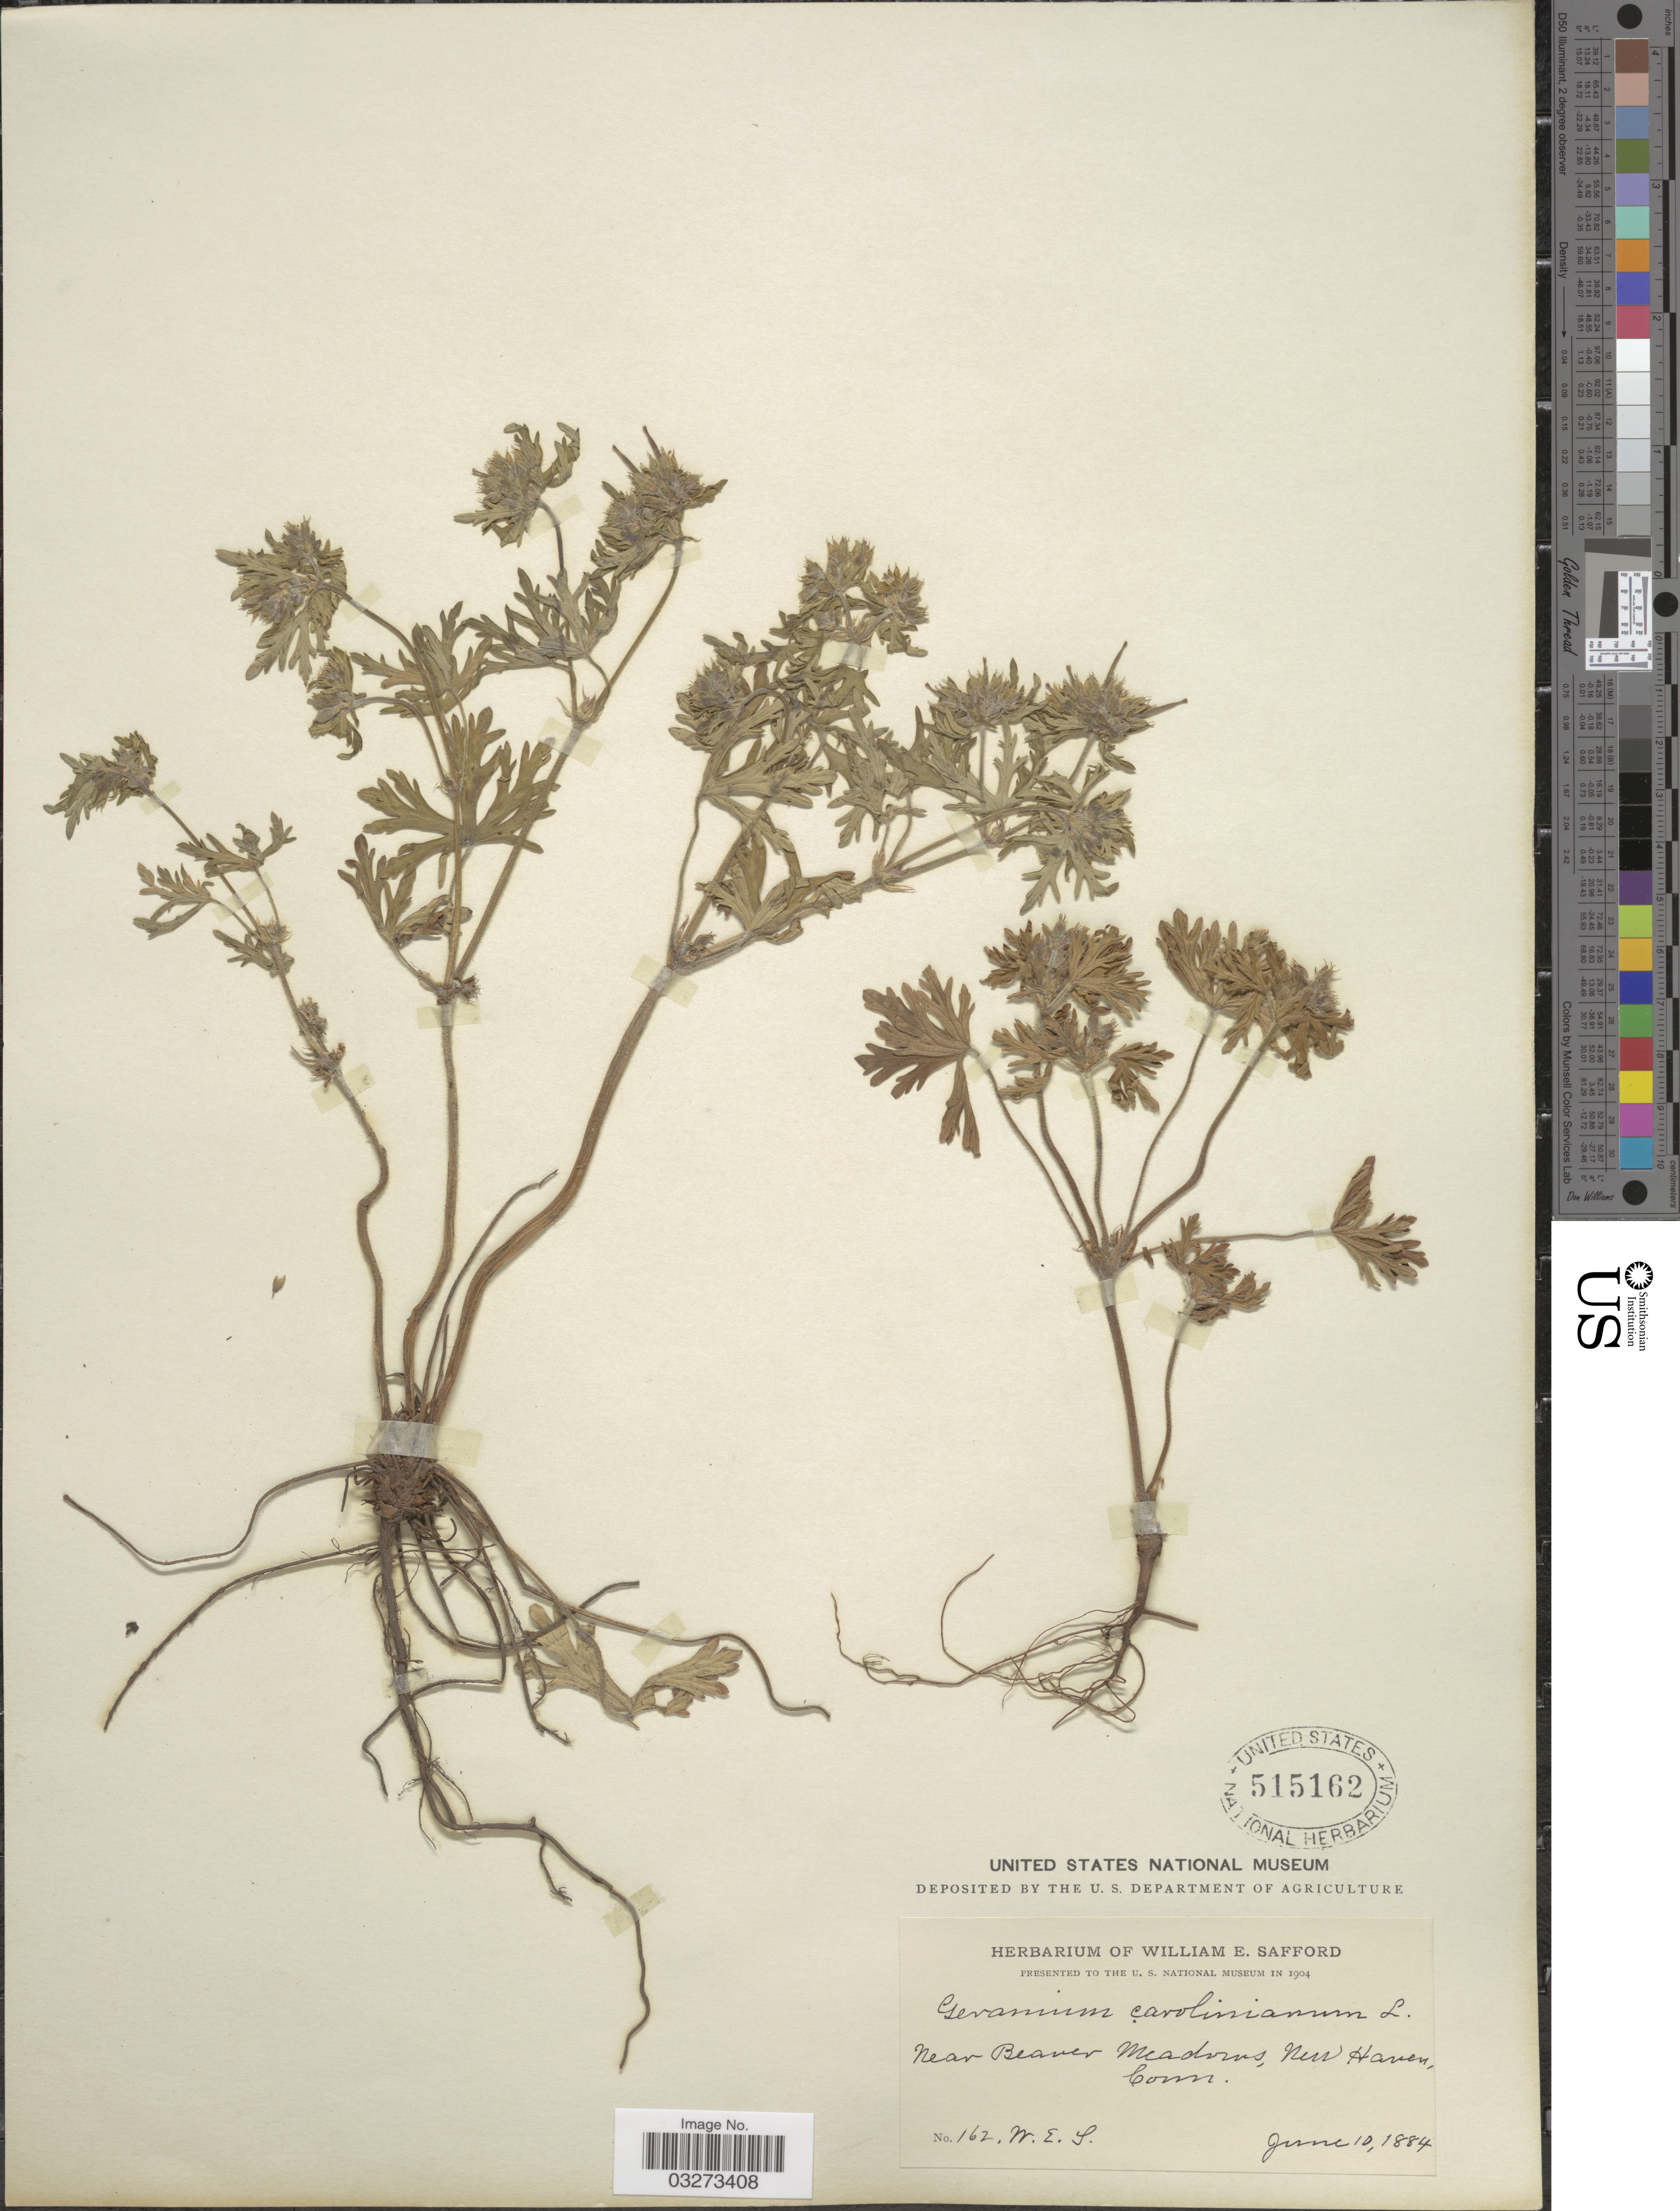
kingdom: Plantae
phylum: Tracheophyta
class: Magnoliopsida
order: Geraniales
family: Geraniaceae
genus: Geranium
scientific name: Geranium carolinianum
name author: L.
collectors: W. E. Safford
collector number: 162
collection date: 1884-06-10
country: United States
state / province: Connecticut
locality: Near Beaver Meadows, New Haven.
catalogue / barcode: US 515162